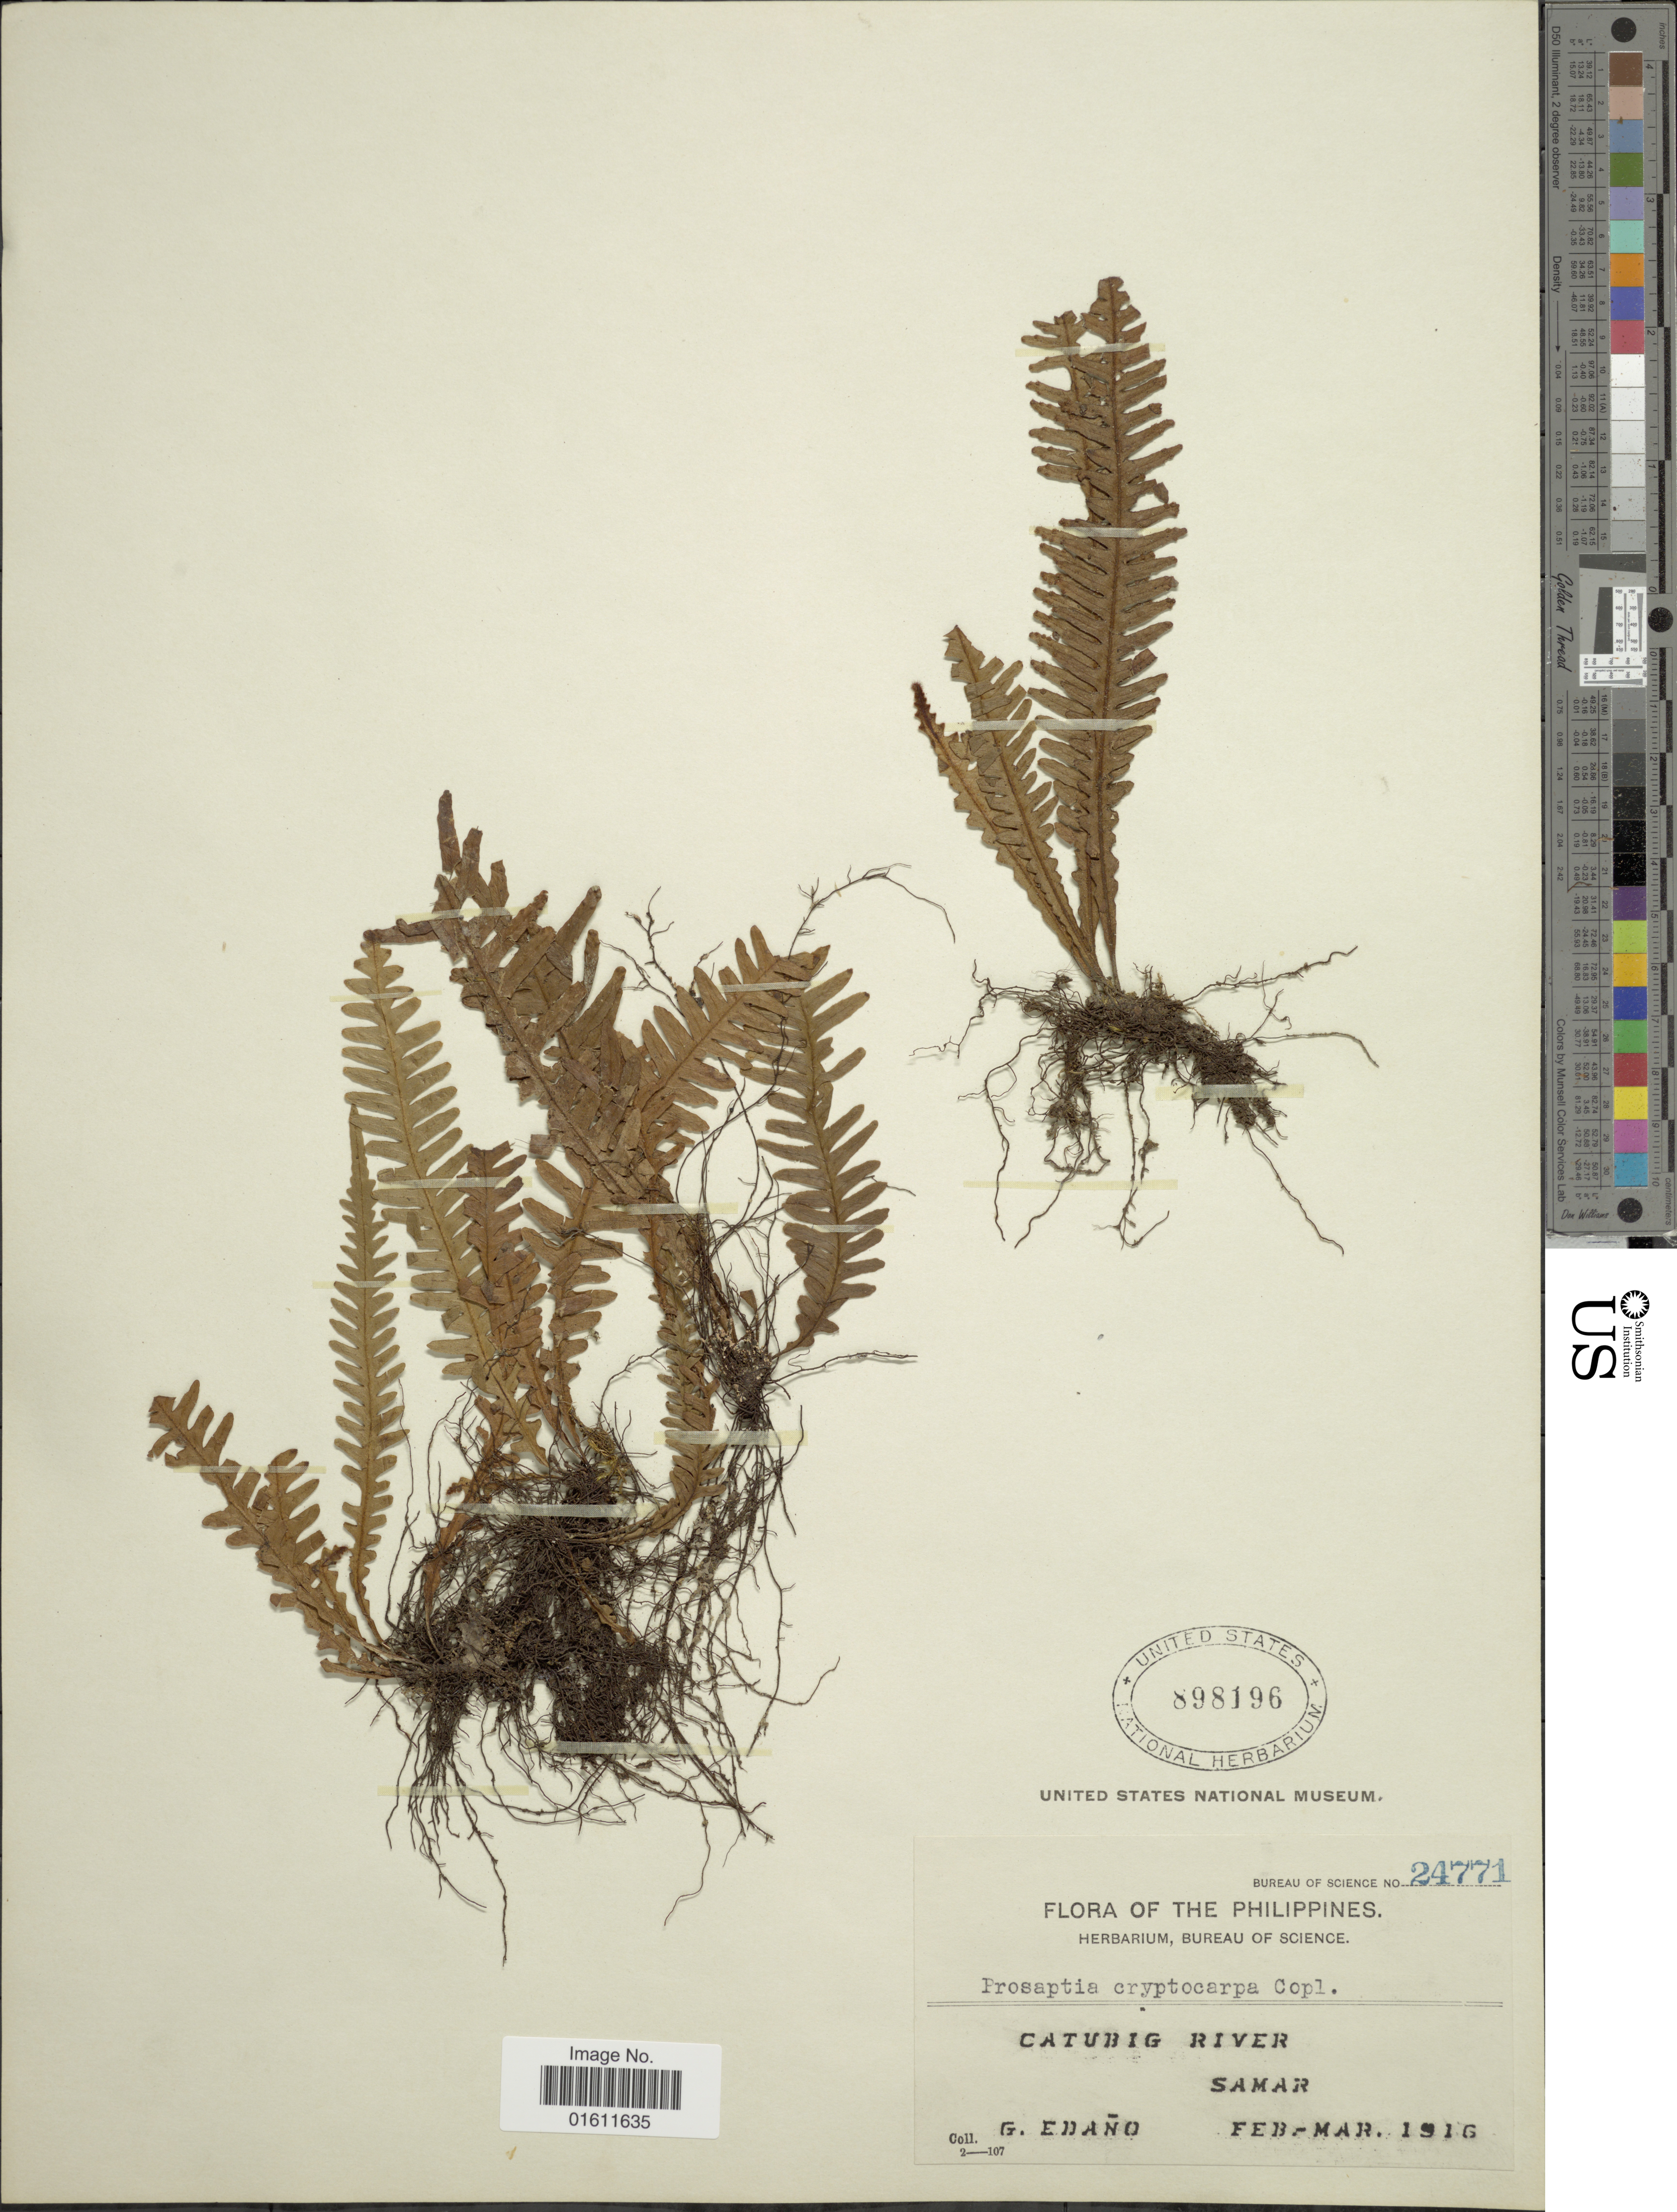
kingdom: Plantae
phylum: Tracheophyta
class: Polypodiopsida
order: Polypodiales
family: Polypodiaceae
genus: Prosaptia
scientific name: Prosaptia cryptocarpa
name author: Copel.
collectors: G. Edaño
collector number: Bureau of Science 24771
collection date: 1916-02/1916-03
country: Philippines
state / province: Eastern Visayas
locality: Samar, Catubig River.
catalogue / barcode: US 898196